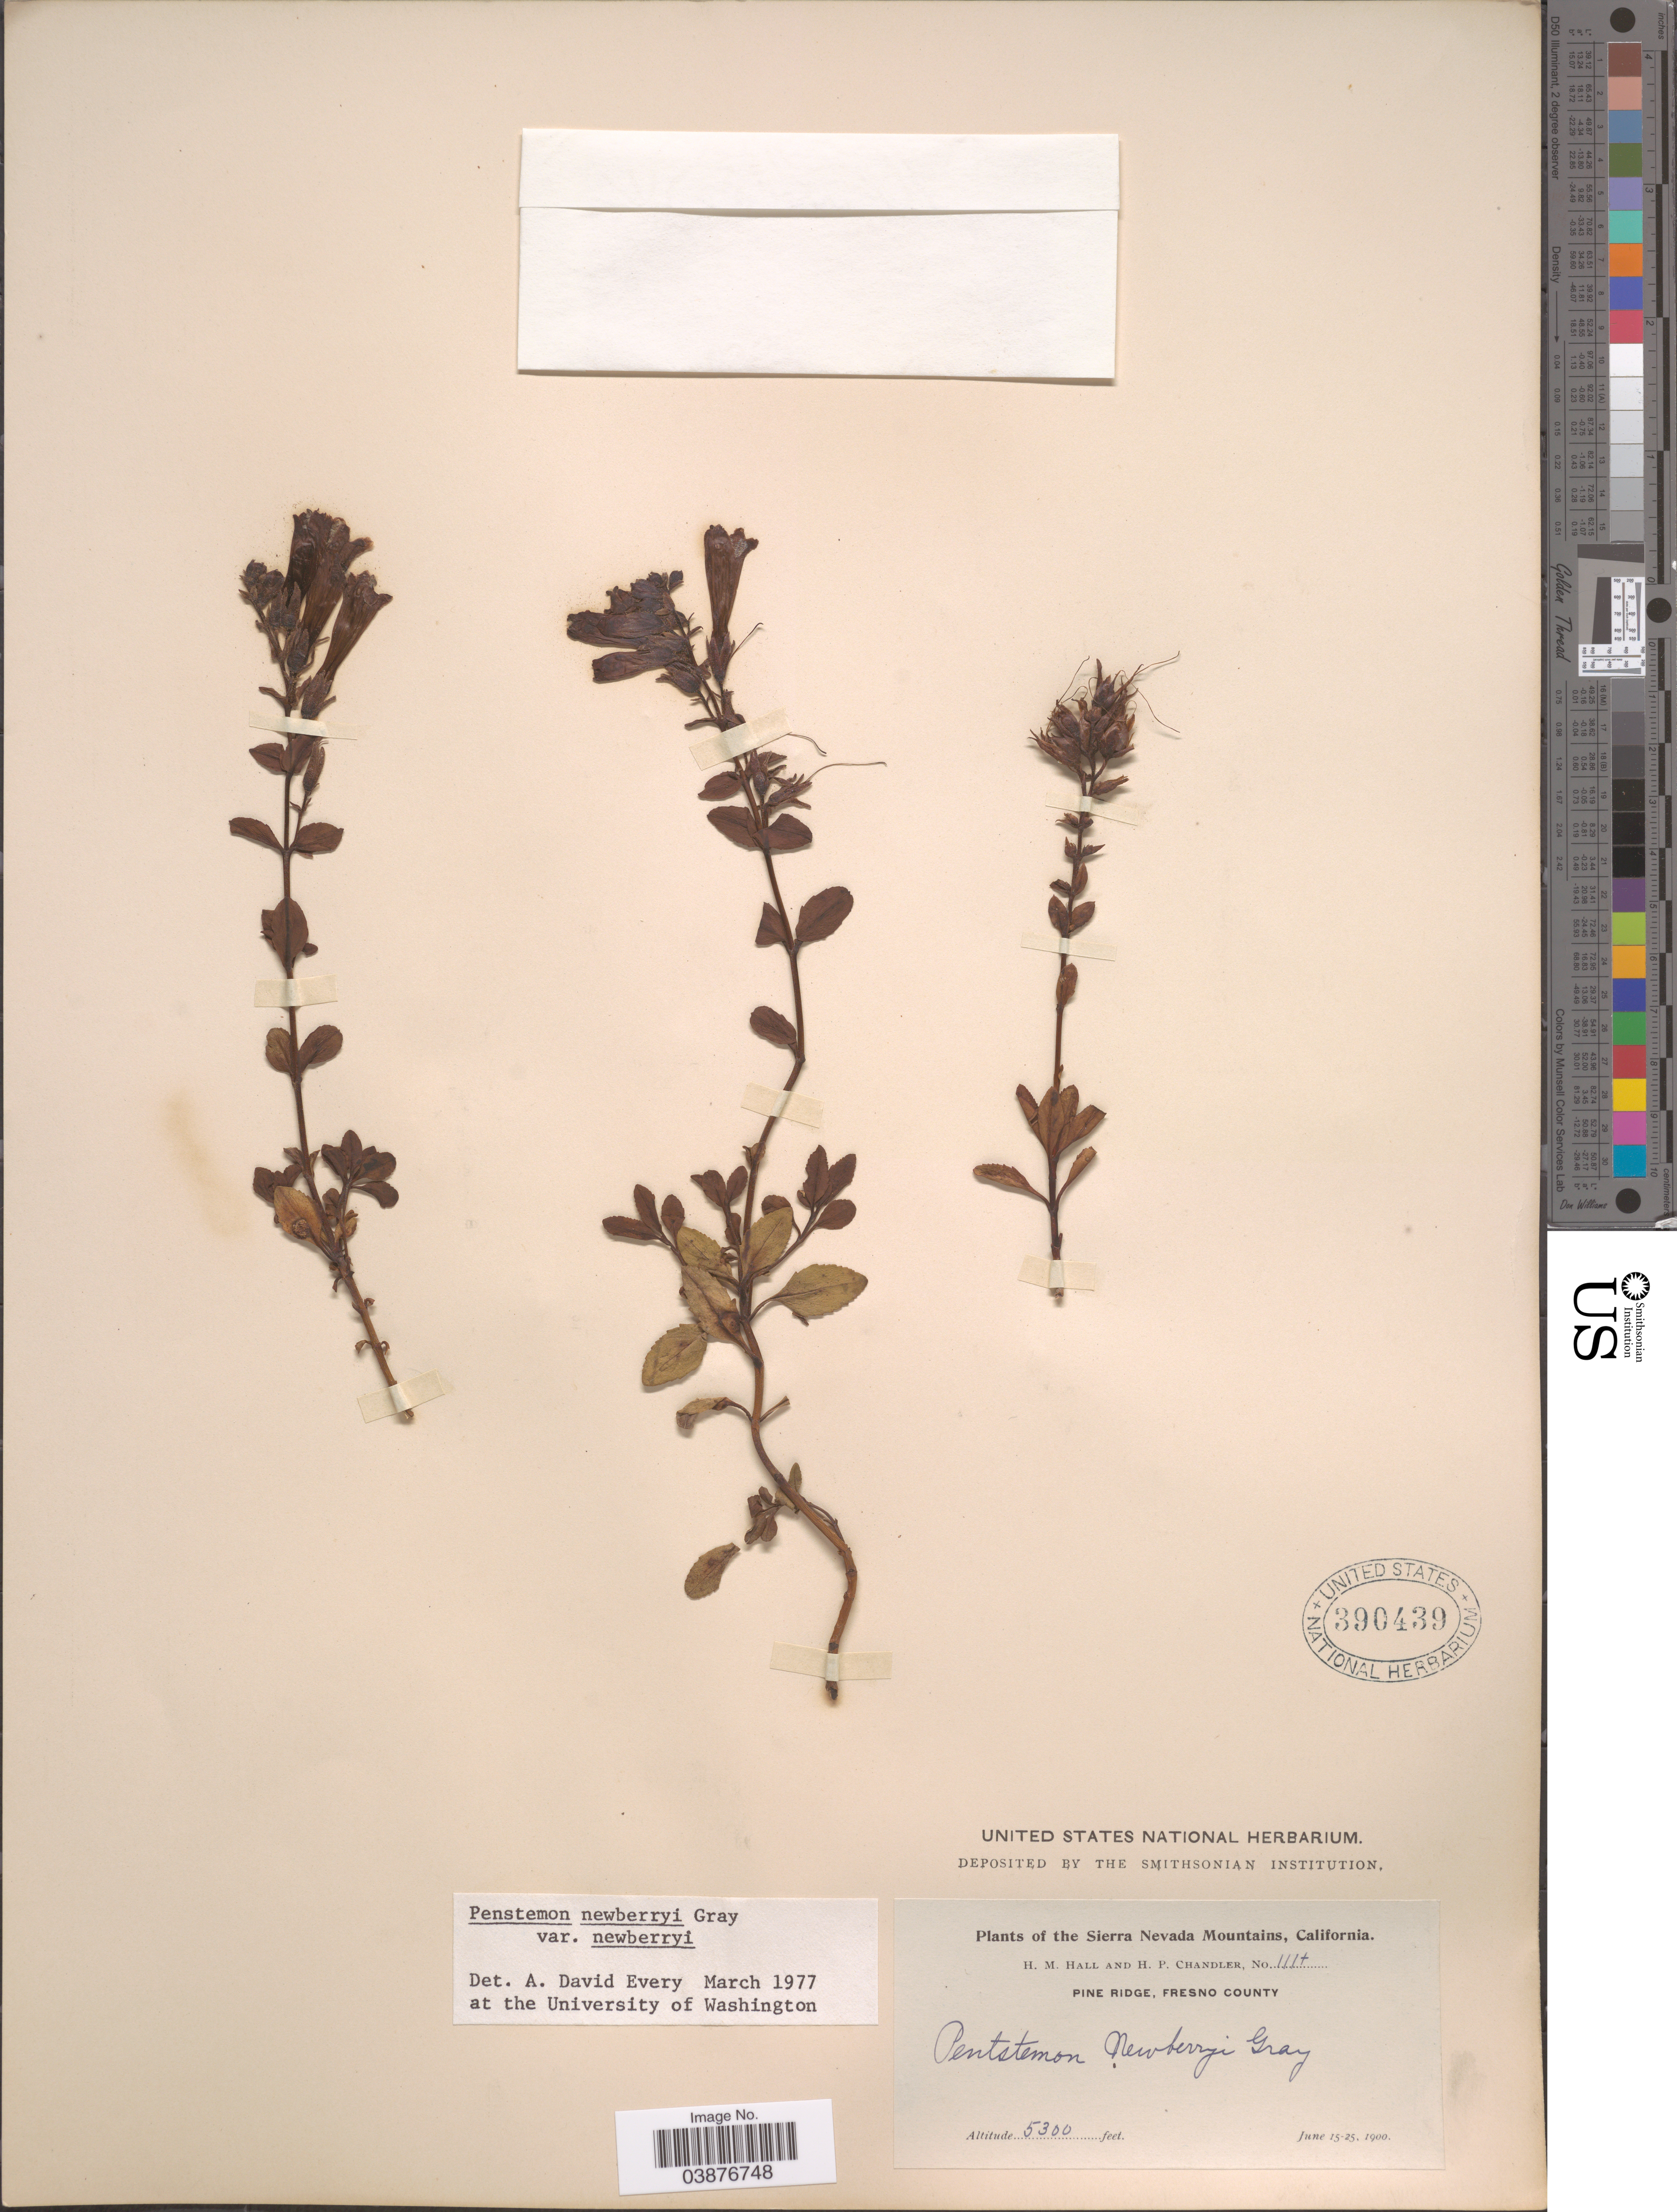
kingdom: Plantae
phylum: Tracheophyta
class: Magnoliopsida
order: Lamiales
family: Plantaginaceae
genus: Penstemon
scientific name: Penstemon newberryi var. newberryi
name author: A. Gray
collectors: H. M. Hall & H. Chandler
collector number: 1117*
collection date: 1900-06-15/1900-06-25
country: United States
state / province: California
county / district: Fresno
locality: The Sierra Nevada Mountains. Pine Ridge, Fresno County.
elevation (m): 1615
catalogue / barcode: US 390439